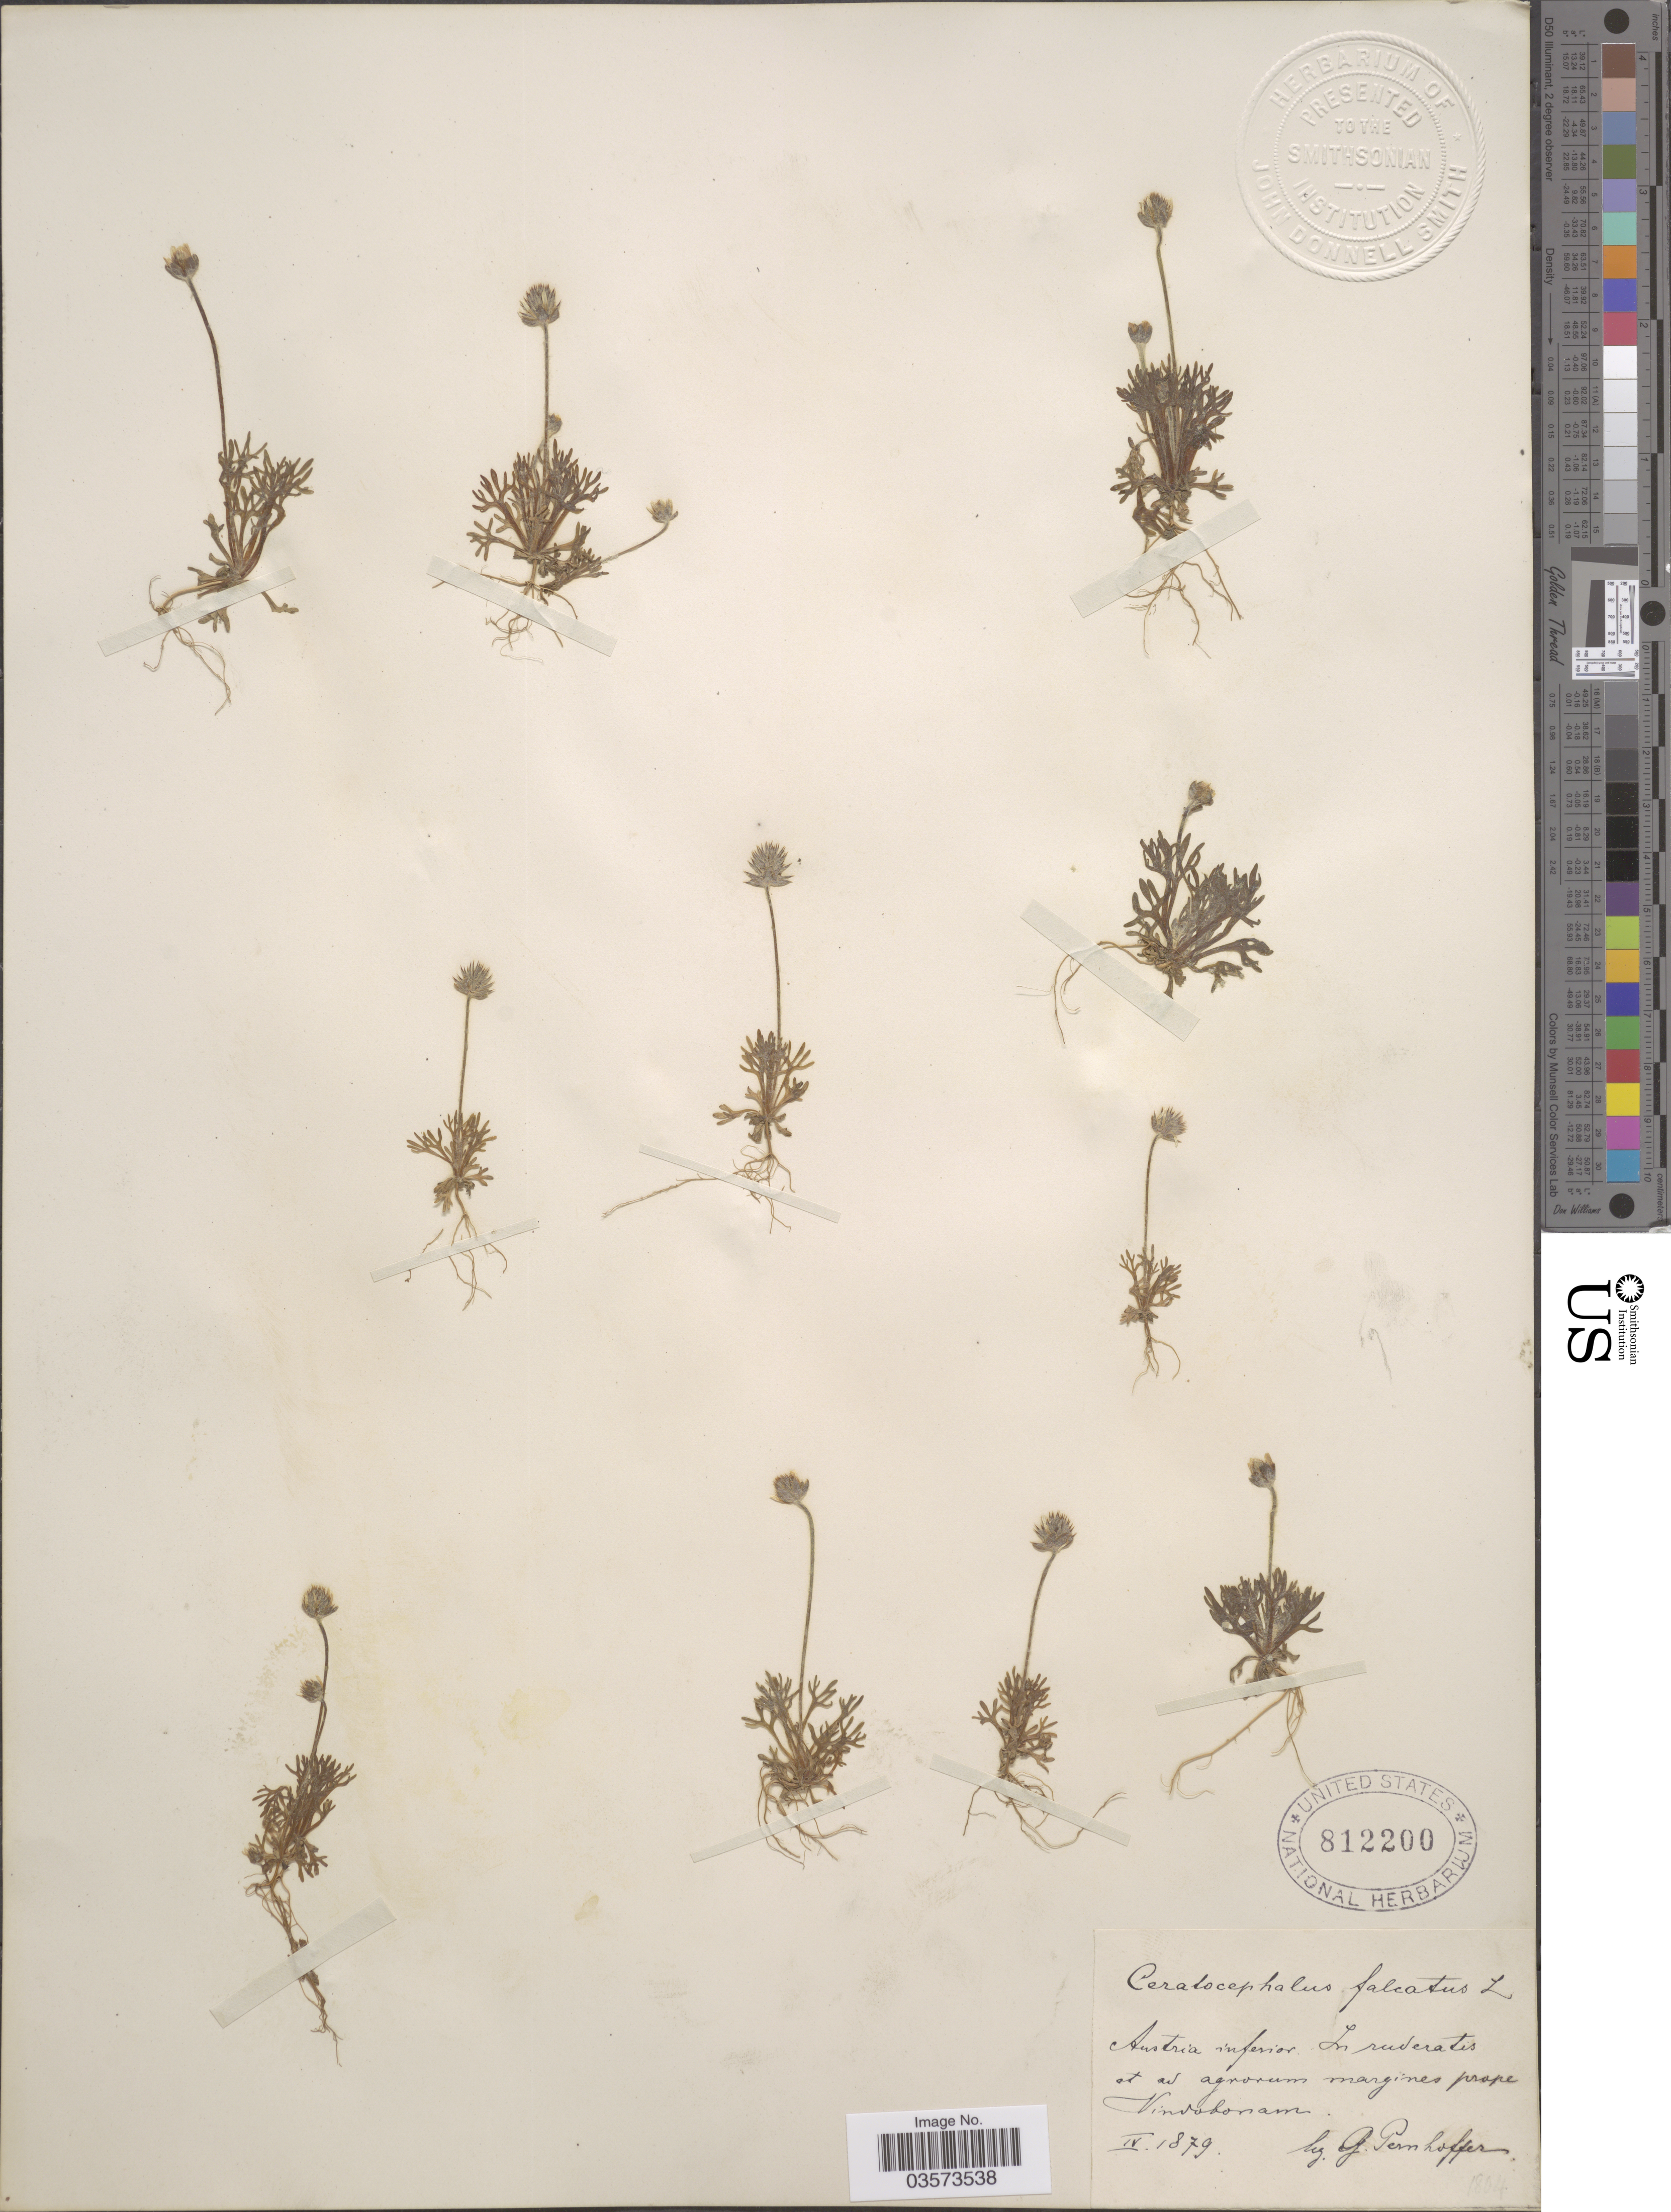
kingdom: Plantae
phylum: Tracheophyta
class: Magnoliopsida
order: Ranunculales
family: Ranunculaceae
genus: Ceratocephalus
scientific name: Ceratocephalus falcatus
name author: (L.) Pers.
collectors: G. Pernhoffer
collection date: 1879-04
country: Austria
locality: Austria inferior. In ruderatis et ad agrorum margines prope Vindobonam.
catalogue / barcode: US 812200